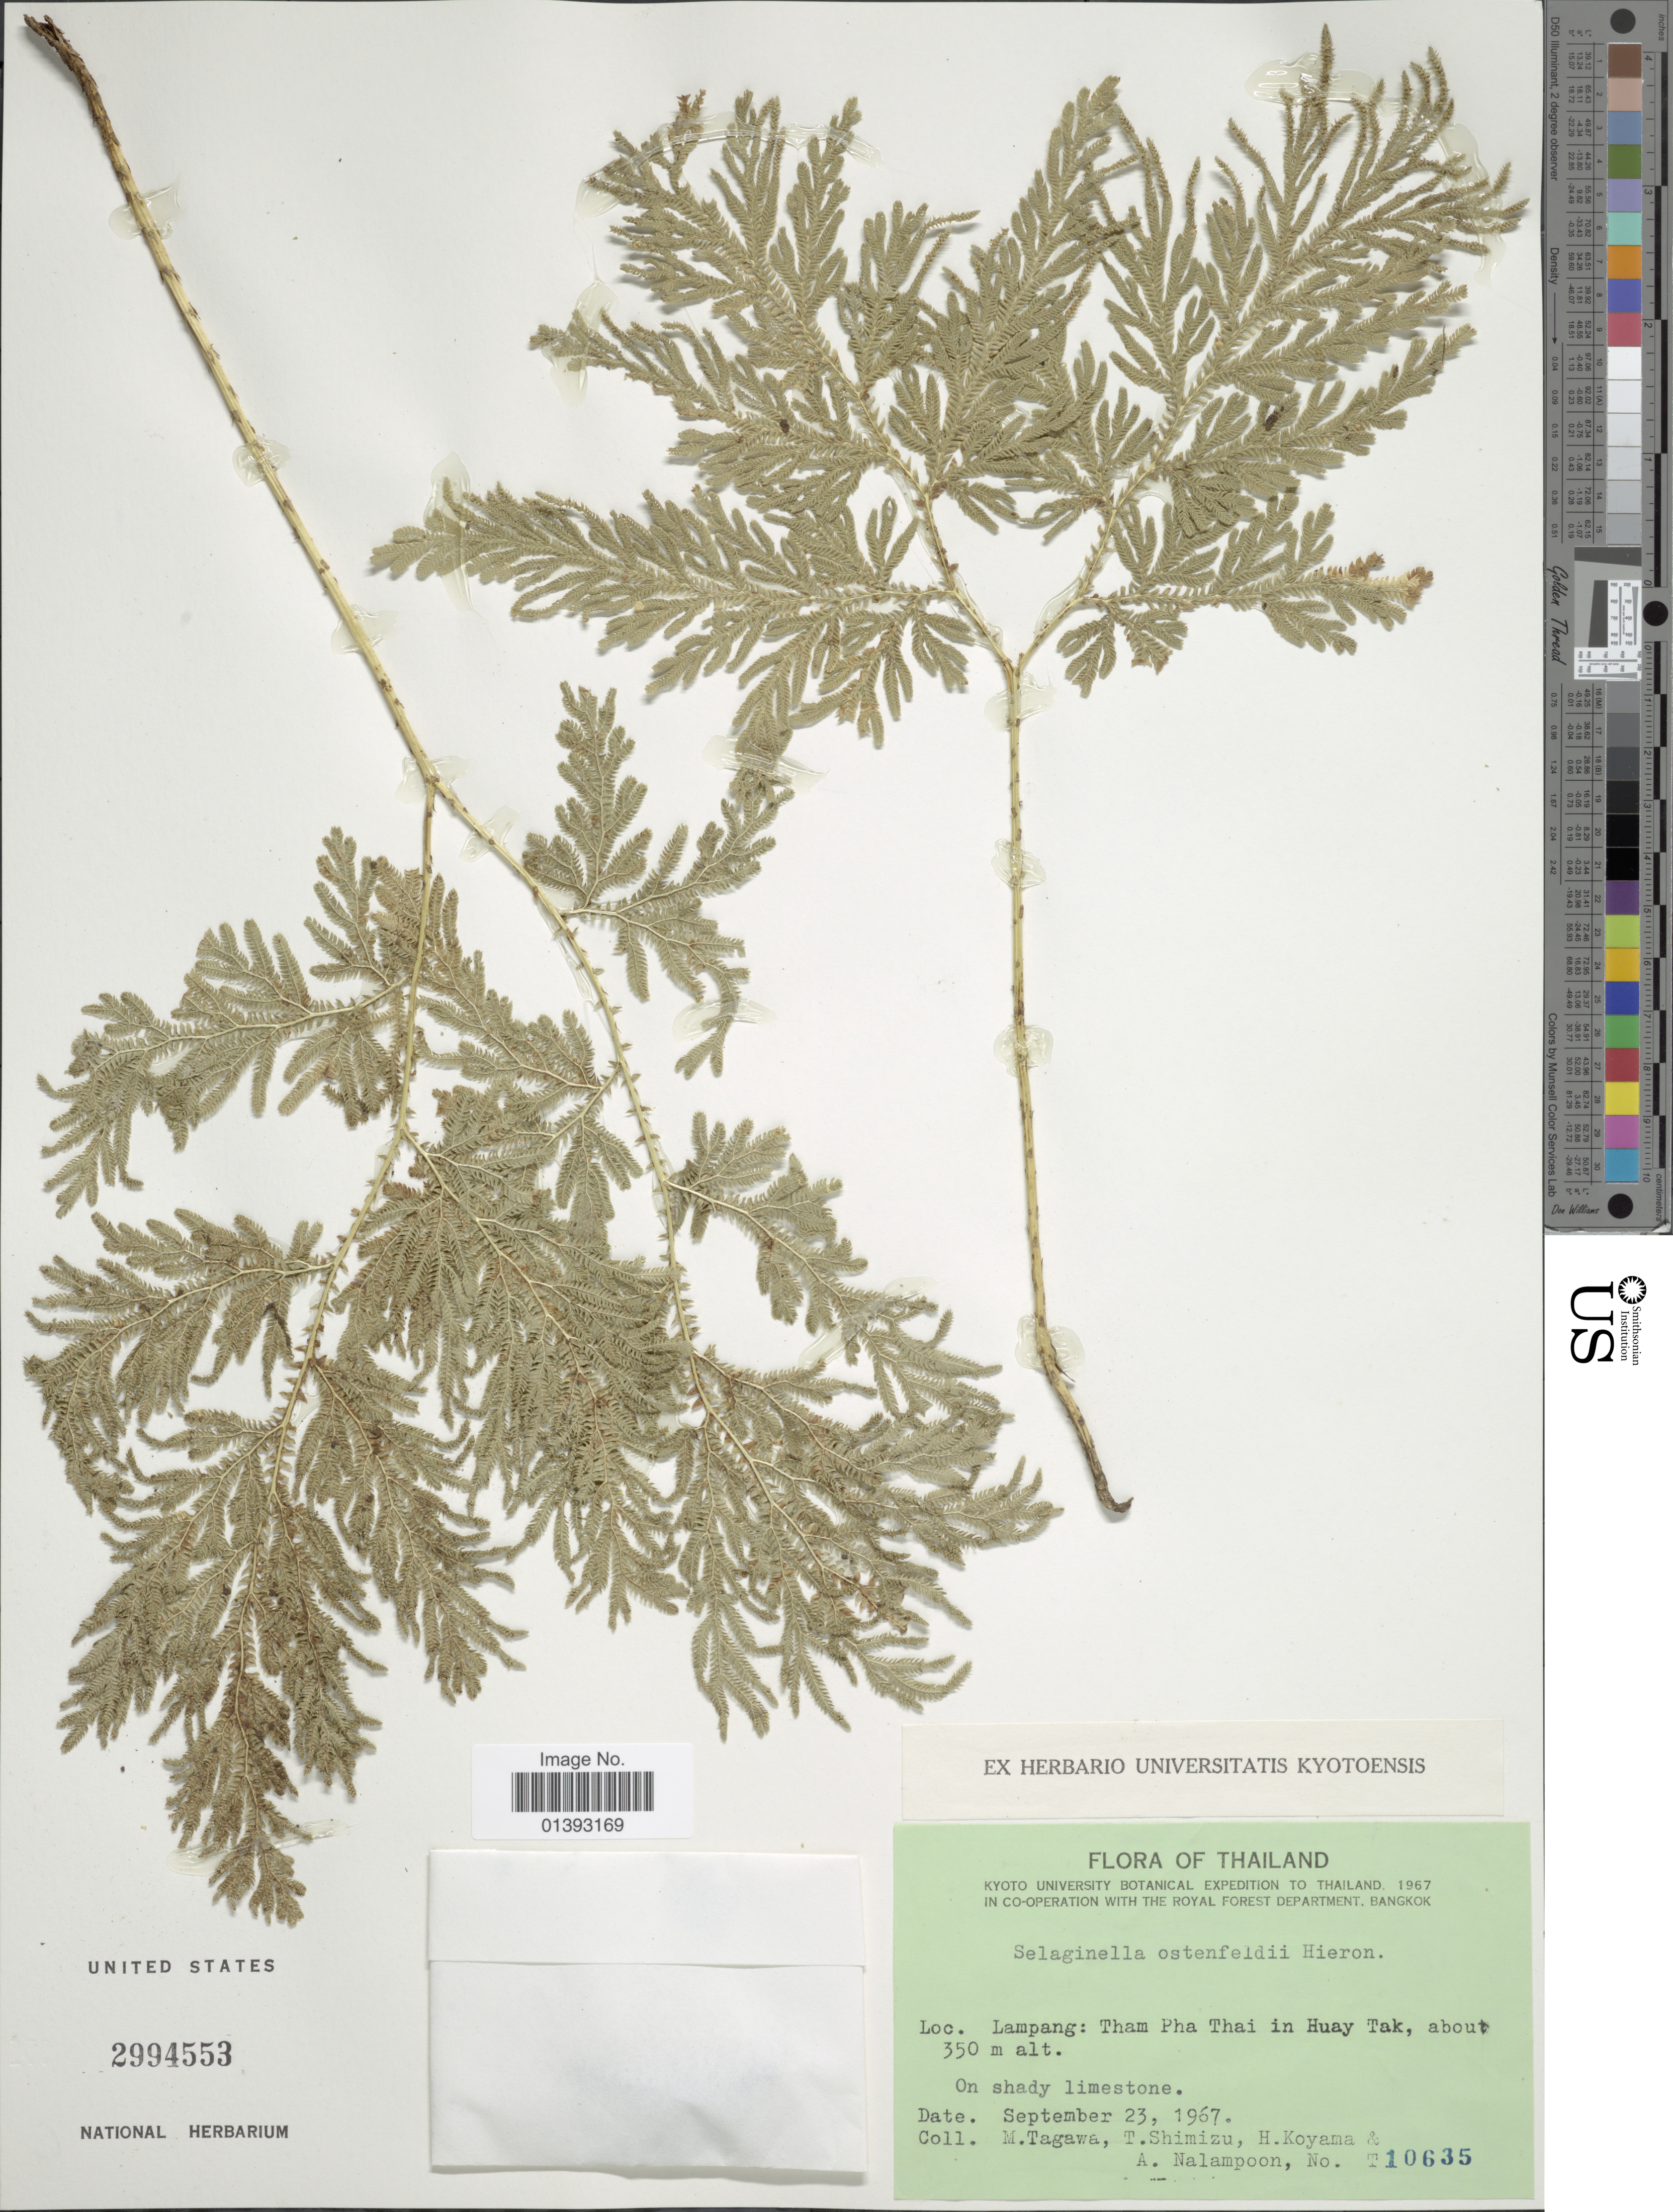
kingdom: Plantae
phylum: Tracheophyta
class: Lycopodiopsida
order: Selaginellales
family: Selaginellaceae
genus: Selaginella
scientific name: Selaginella ostenfeldii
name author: Hieron.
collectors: M. Tagawa, T. Shimizu, H. Koyama & A. Nalampoon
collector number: T10635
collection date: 1967-09-23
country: Thailand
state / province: Lampang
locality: Tham Pha Thai in Huay Tak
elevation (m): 350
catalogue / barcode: US 2994553